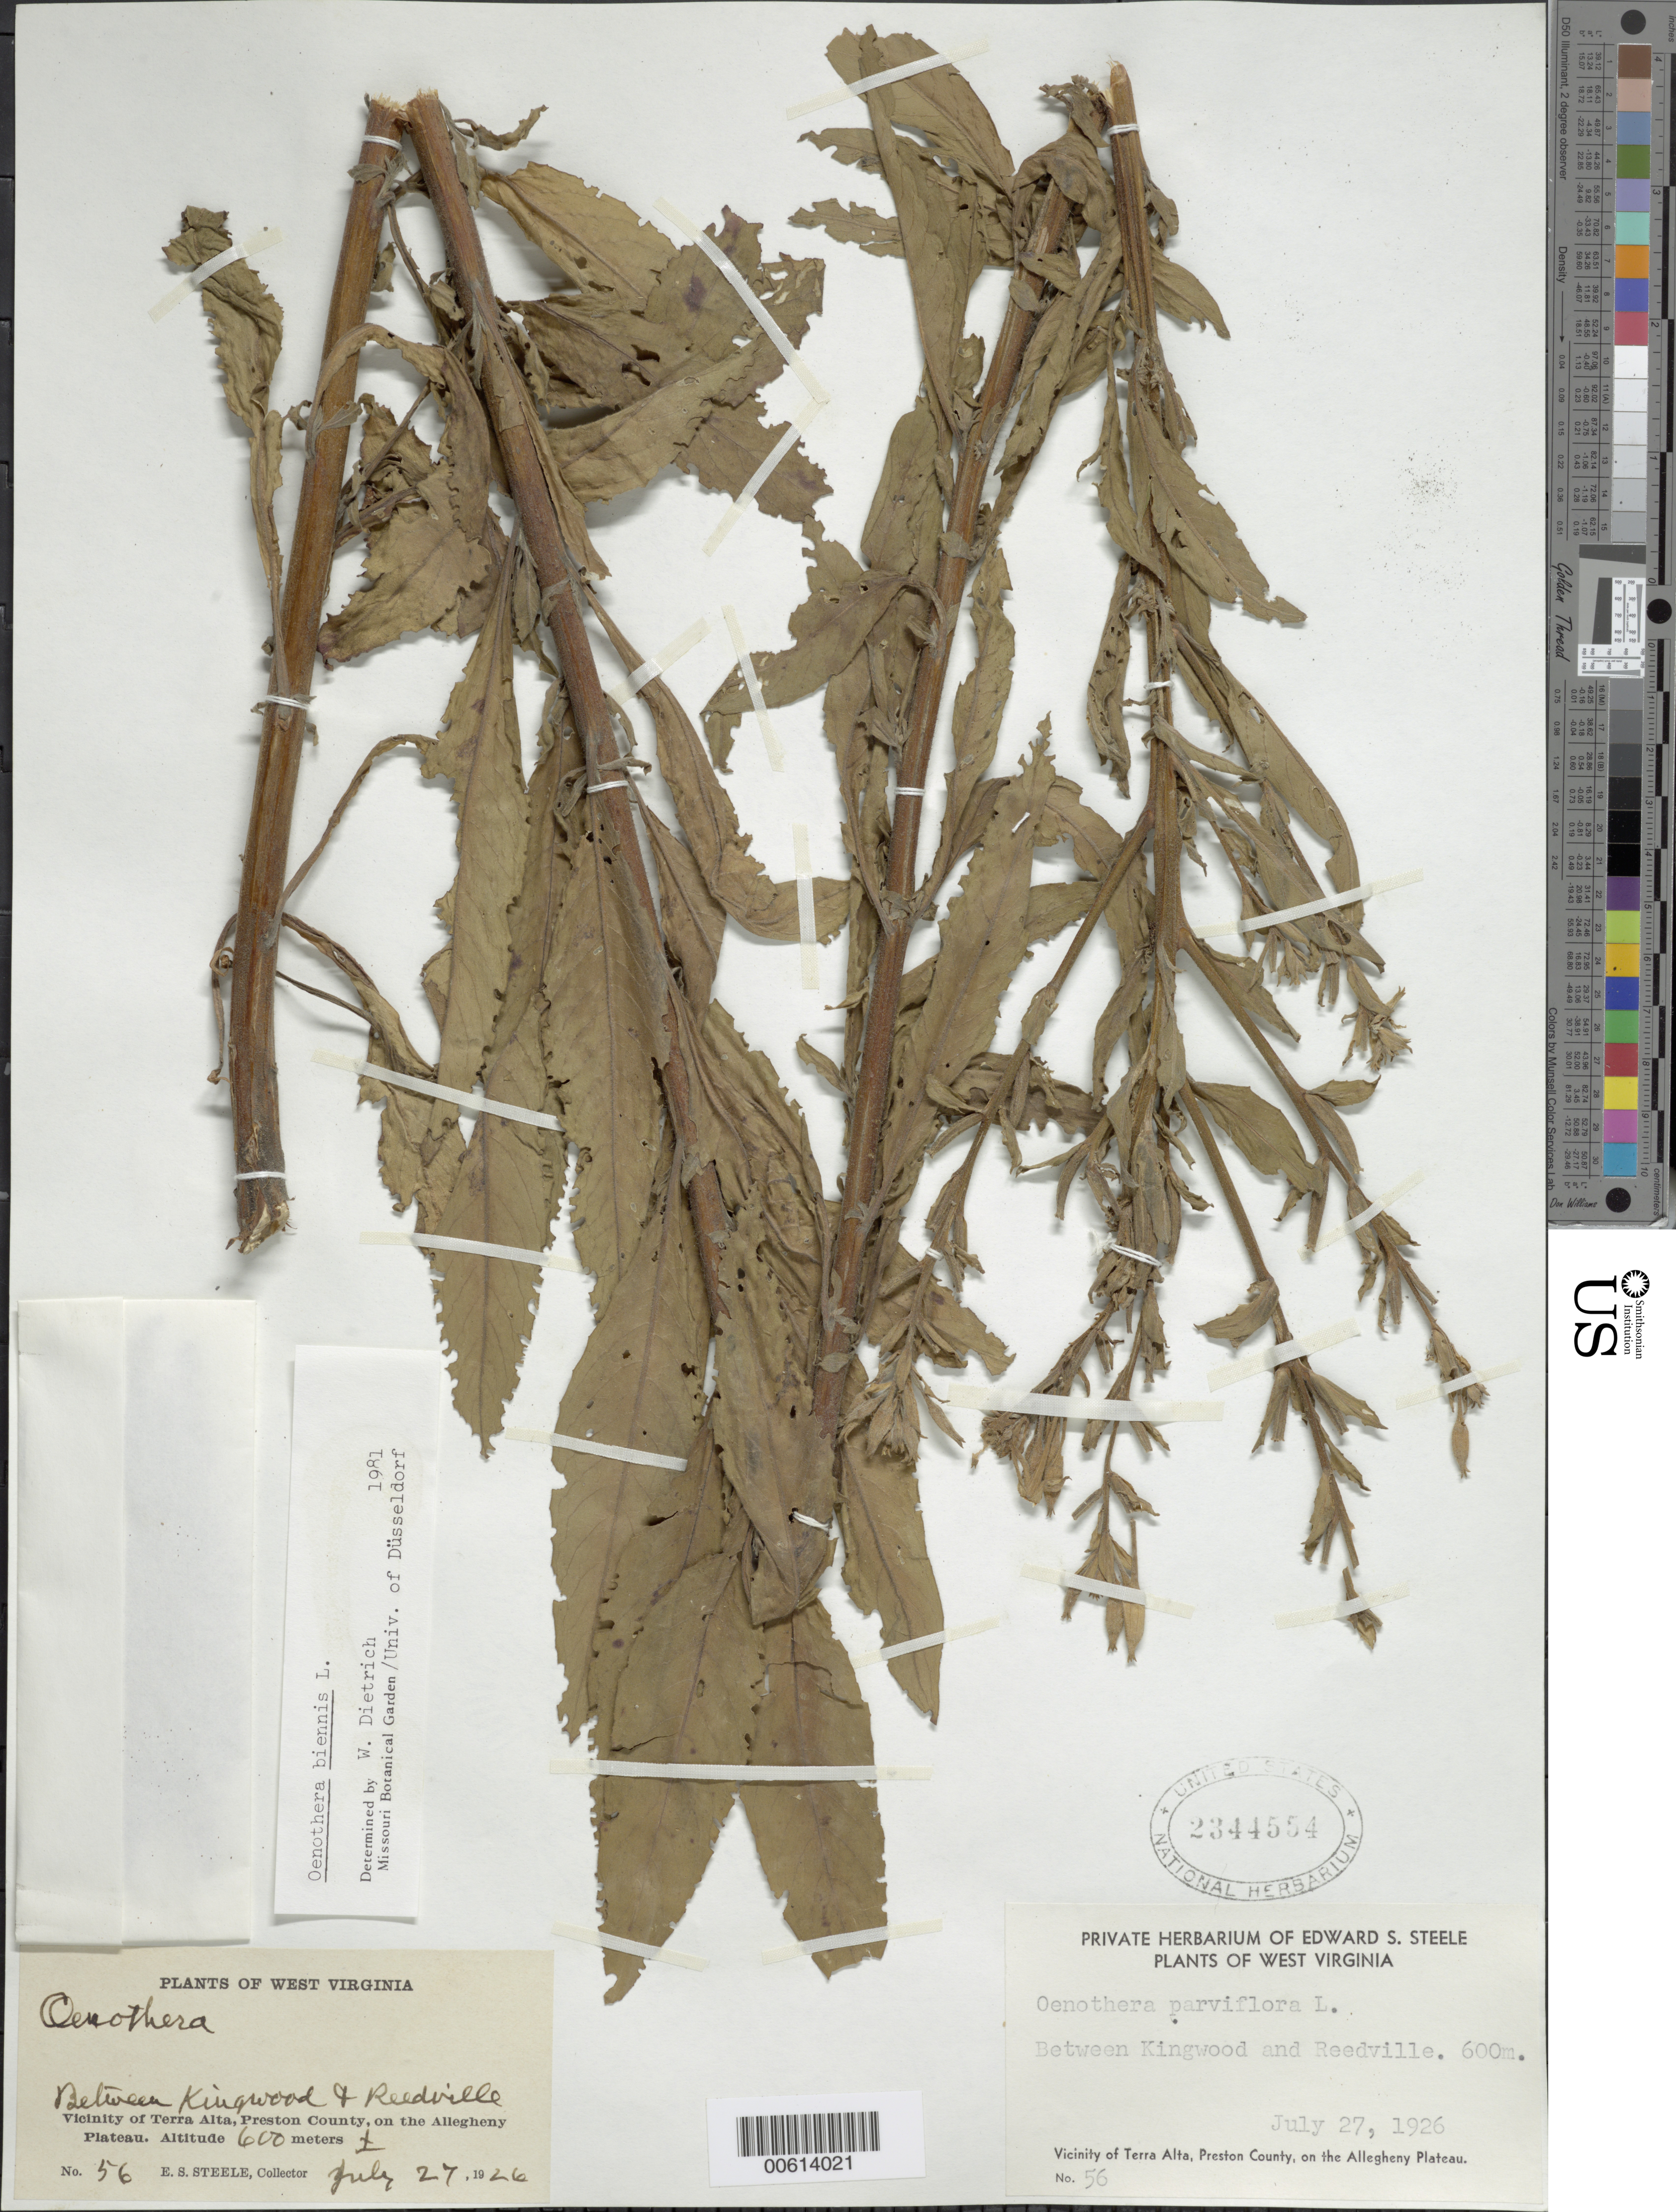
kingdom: Plantae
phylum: Tracheophyta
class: Magnoliopsida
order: Myrtales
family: Onagraceae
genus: Oenothera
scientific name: Oenothera biennis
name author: L.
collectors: E. Steele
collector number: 56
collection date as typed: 27 Jul 1926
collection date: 1926-07-27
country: United States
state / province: West Virginia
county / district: Preston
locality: Terra Alta, between Kingwood and Reedville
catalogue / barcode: US 2344554